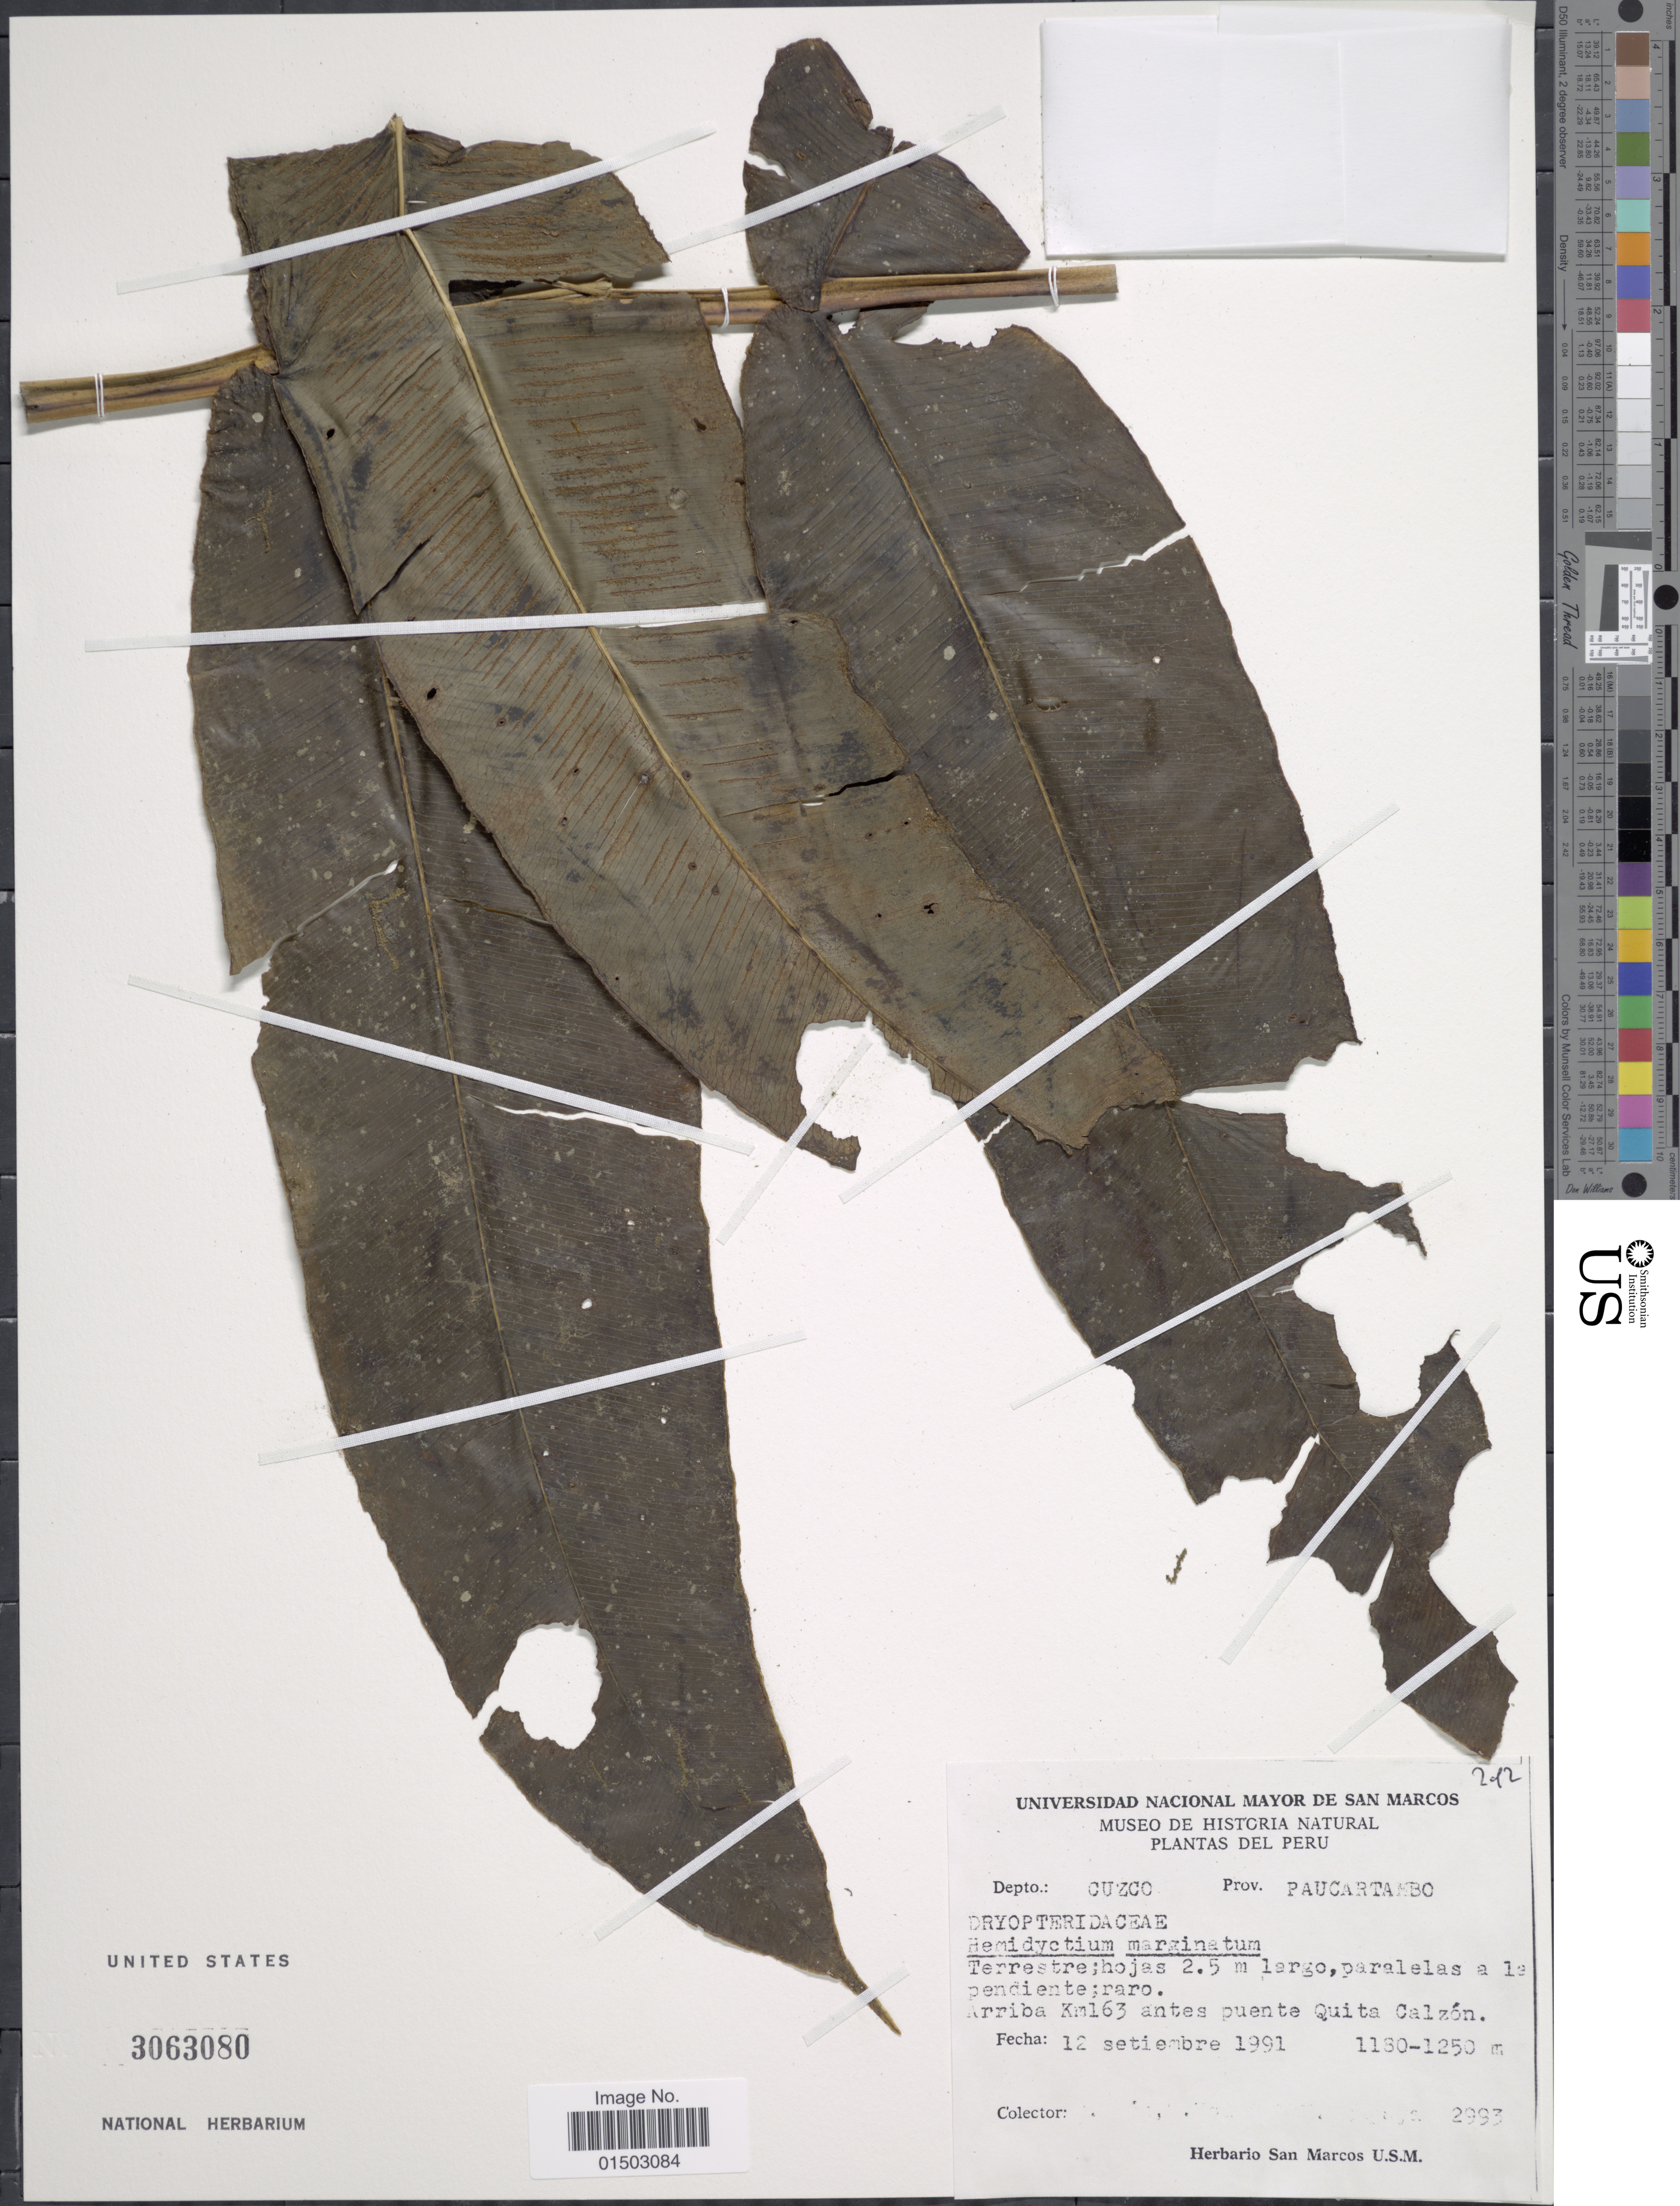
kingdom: Plantae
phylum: Tracheophyta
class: Polypodiopsida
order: Polypodiales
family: Hemidictyaceae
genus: Hemidictyum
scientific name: Hemidictyum marginatum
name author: (L.) C. Presl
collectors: B. León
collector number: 2993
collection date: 1991-09-12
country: Peru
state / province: Cusco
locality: Prov. Paucartambo. Arriba Km163 antes puente Quita Calzón.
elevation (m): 1180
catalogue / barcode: US 3063080